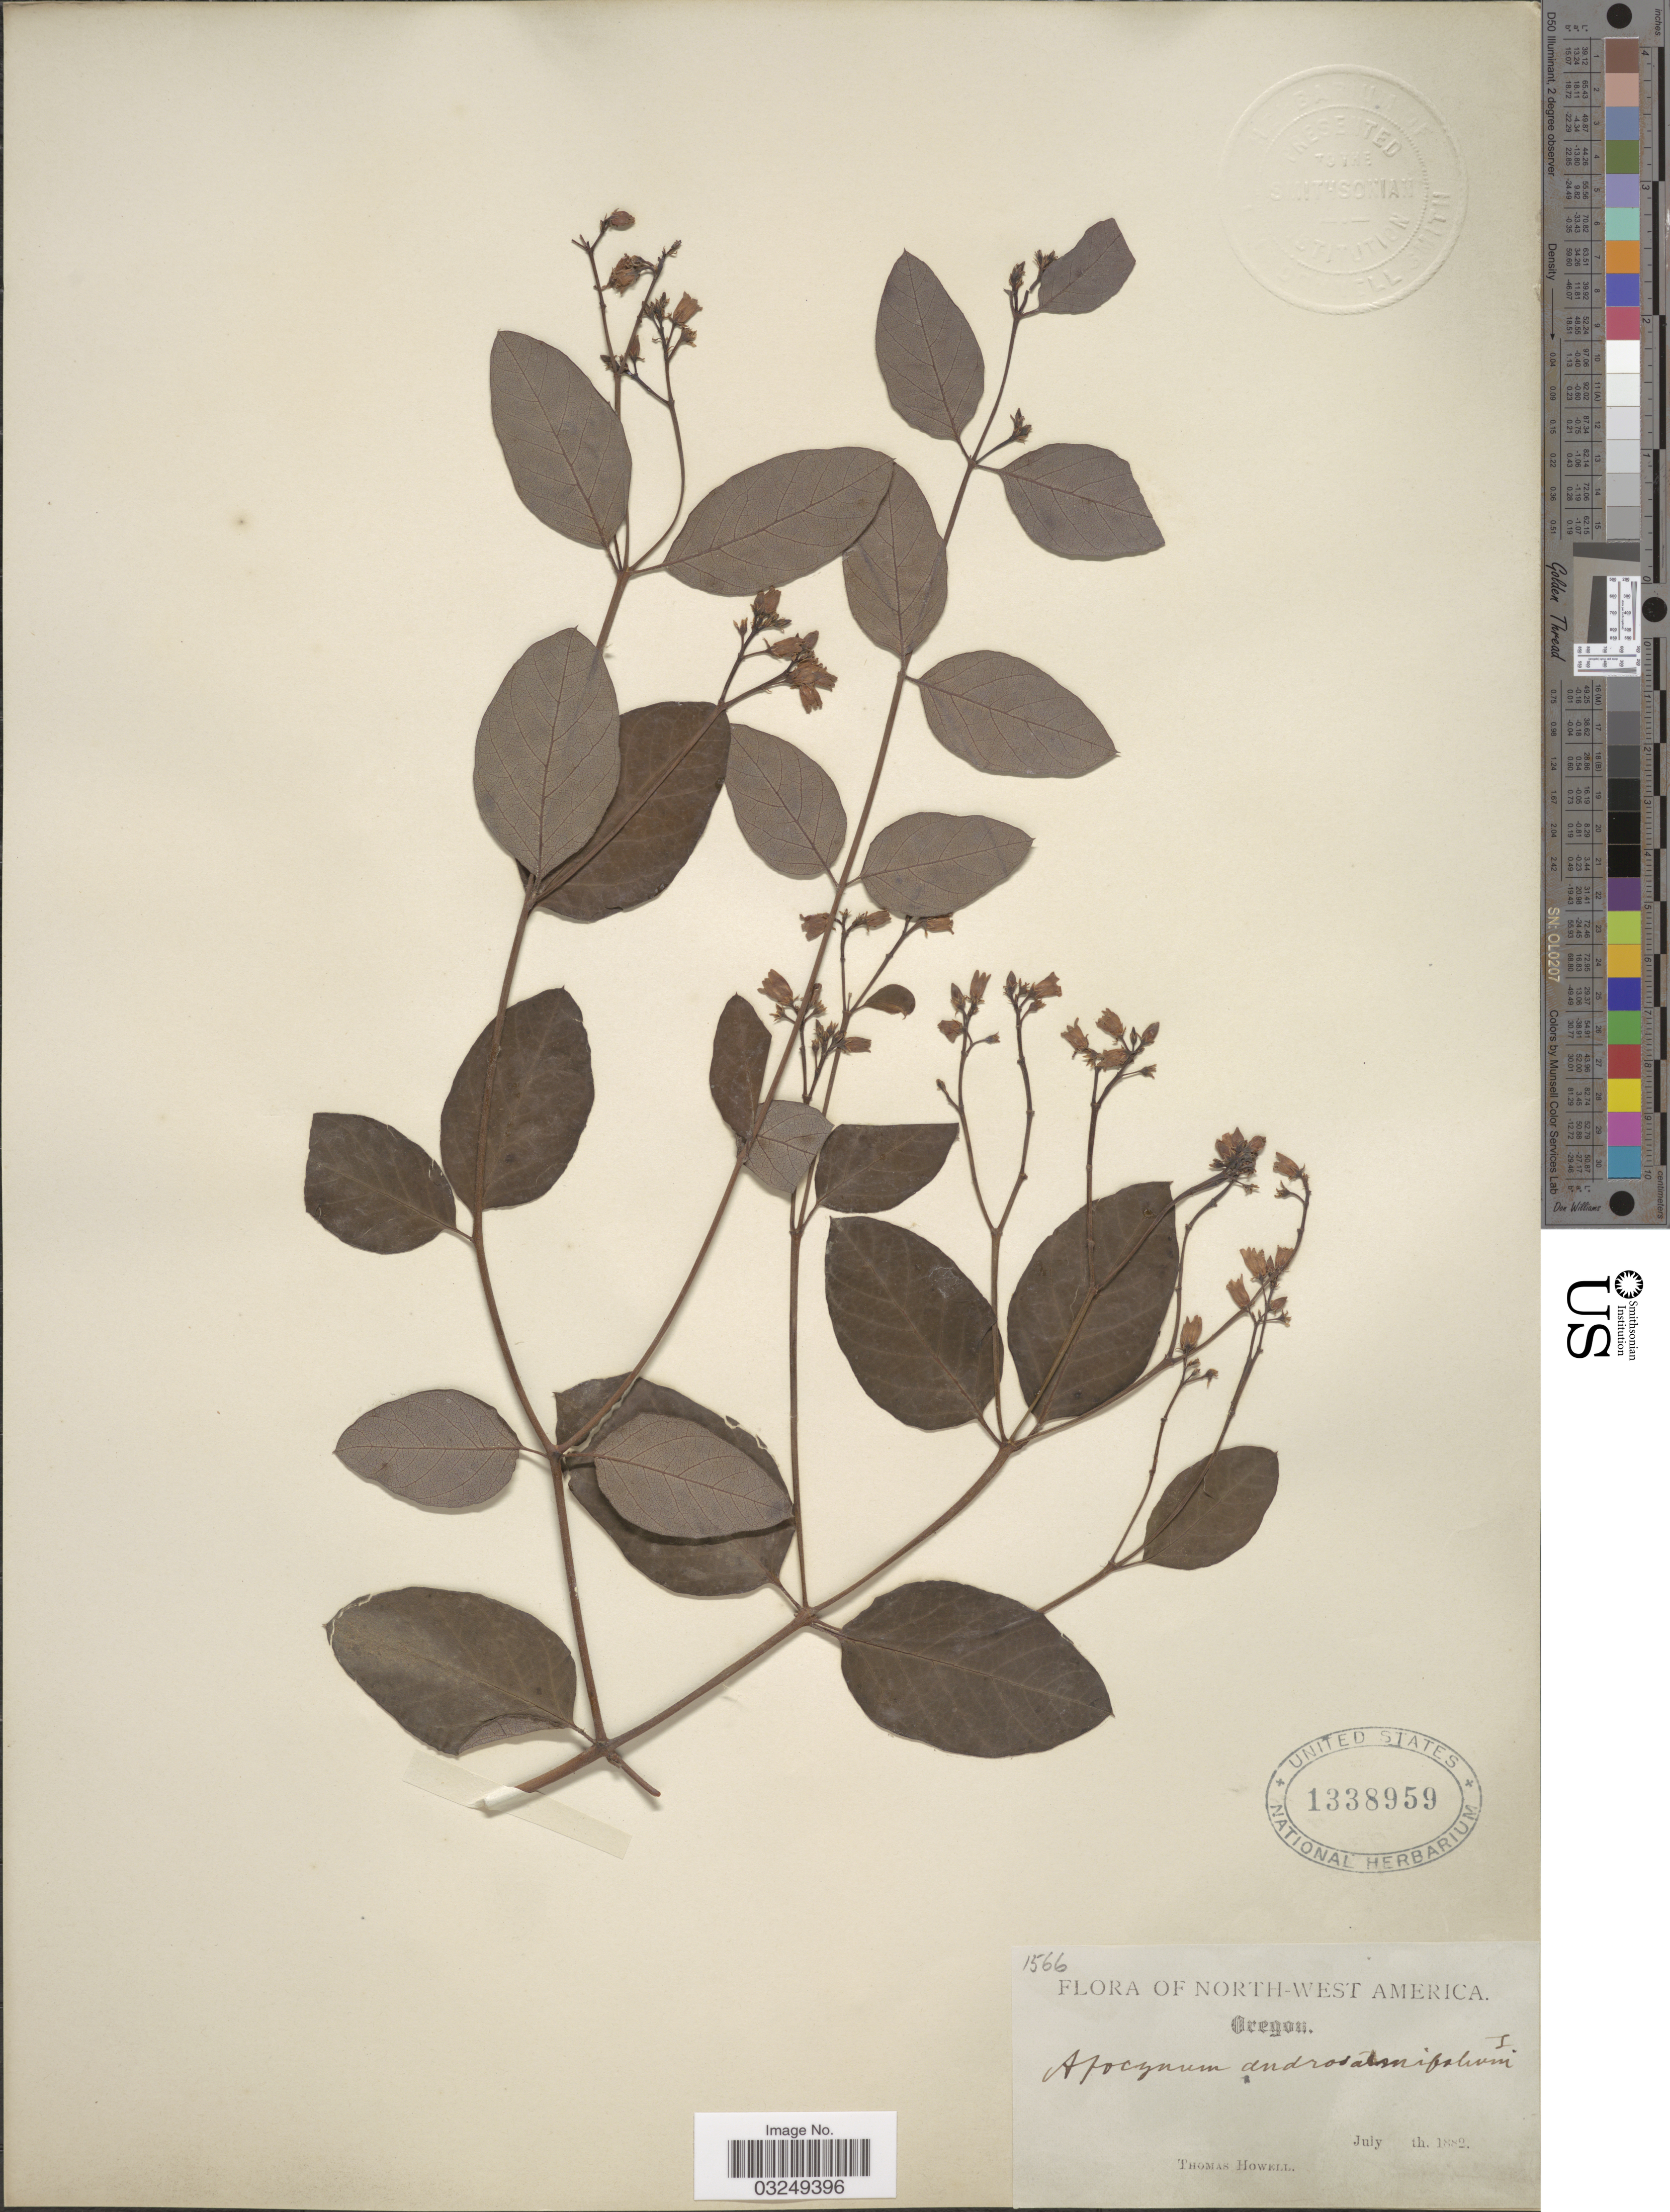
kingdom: Plantae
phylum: Tracheophyta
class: Magnoliopsida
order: Gentianales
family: Apocynaceae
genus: Apocynum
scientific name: Apocynum androsaemifolium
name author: L.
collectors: T. Howell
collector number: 1566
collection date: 1882-07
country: United States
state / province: Oregon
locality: North-West America.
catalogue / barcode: US 1338959